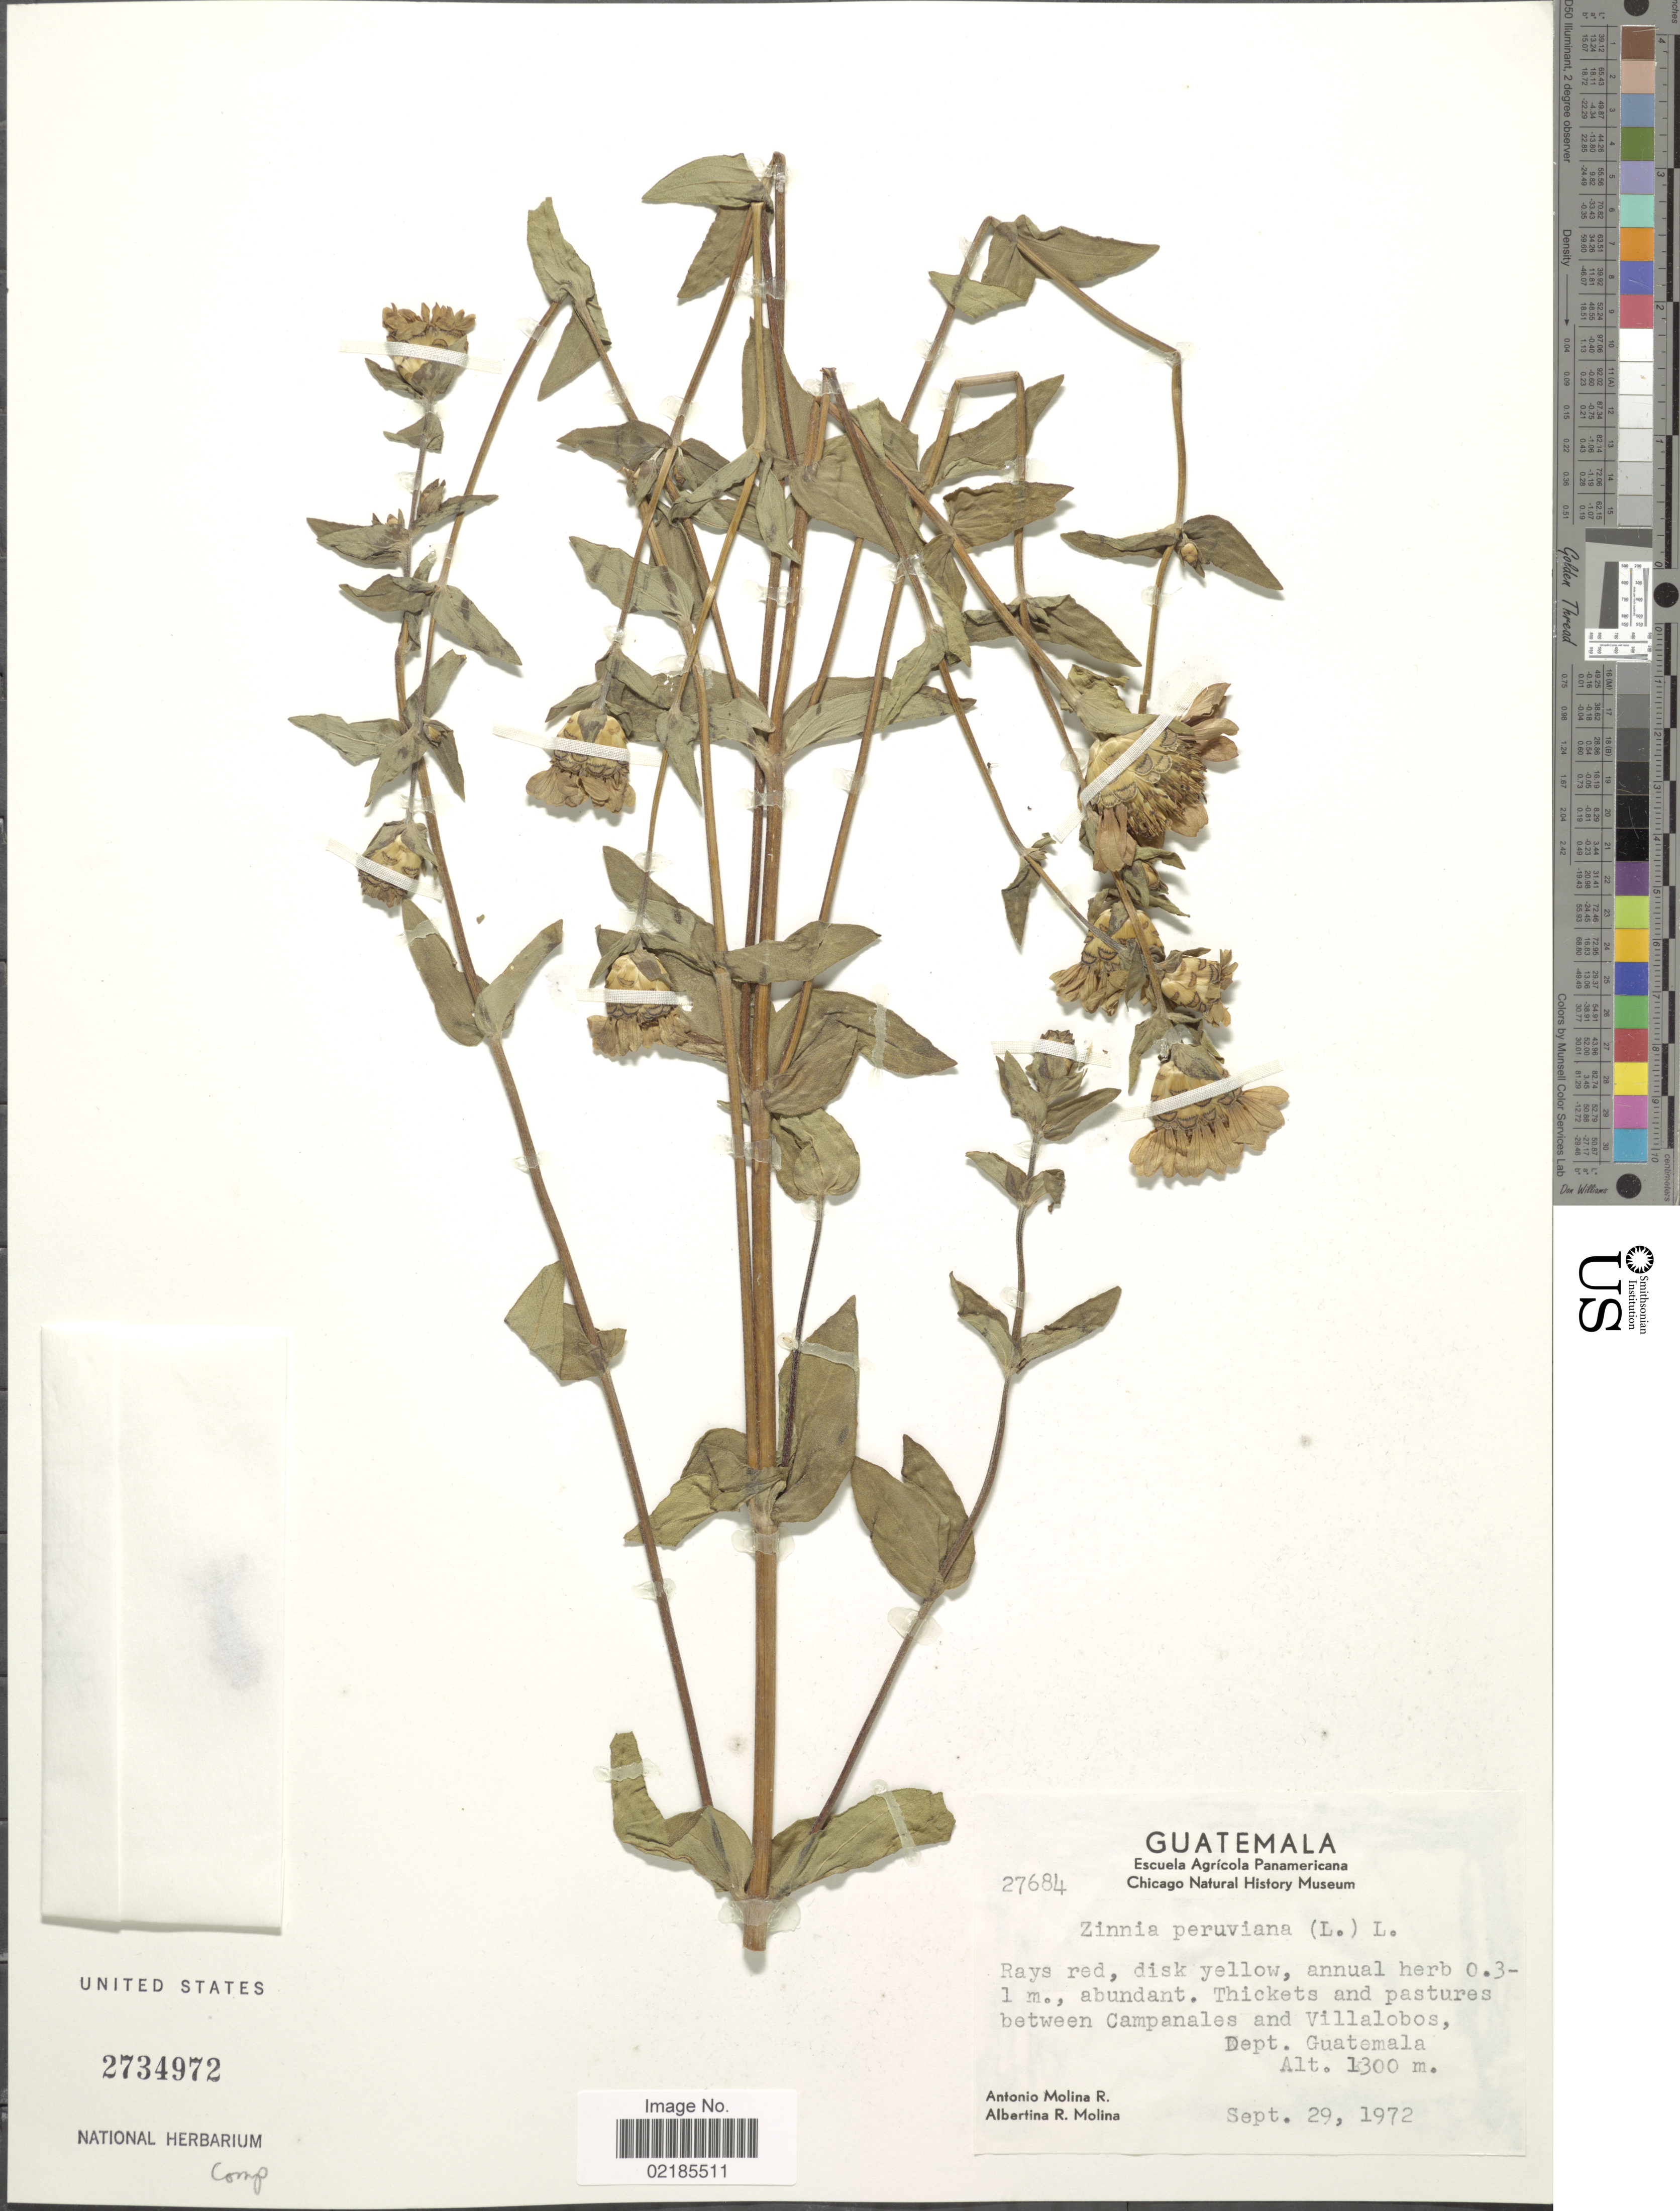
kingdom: Plantae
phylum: Tracheophyta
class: Magnoliopsida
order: Asterales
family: Asteraceae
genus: Zinnia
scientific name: Zinnia peruviana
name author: (L.) L.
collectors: A. Molina R. & A. R. Molina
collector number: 27684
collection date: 1972-09-29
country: Guatemala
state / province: Guatemala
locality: Between Campanales and Villalobos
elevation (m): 1300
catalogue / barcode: US 2734972